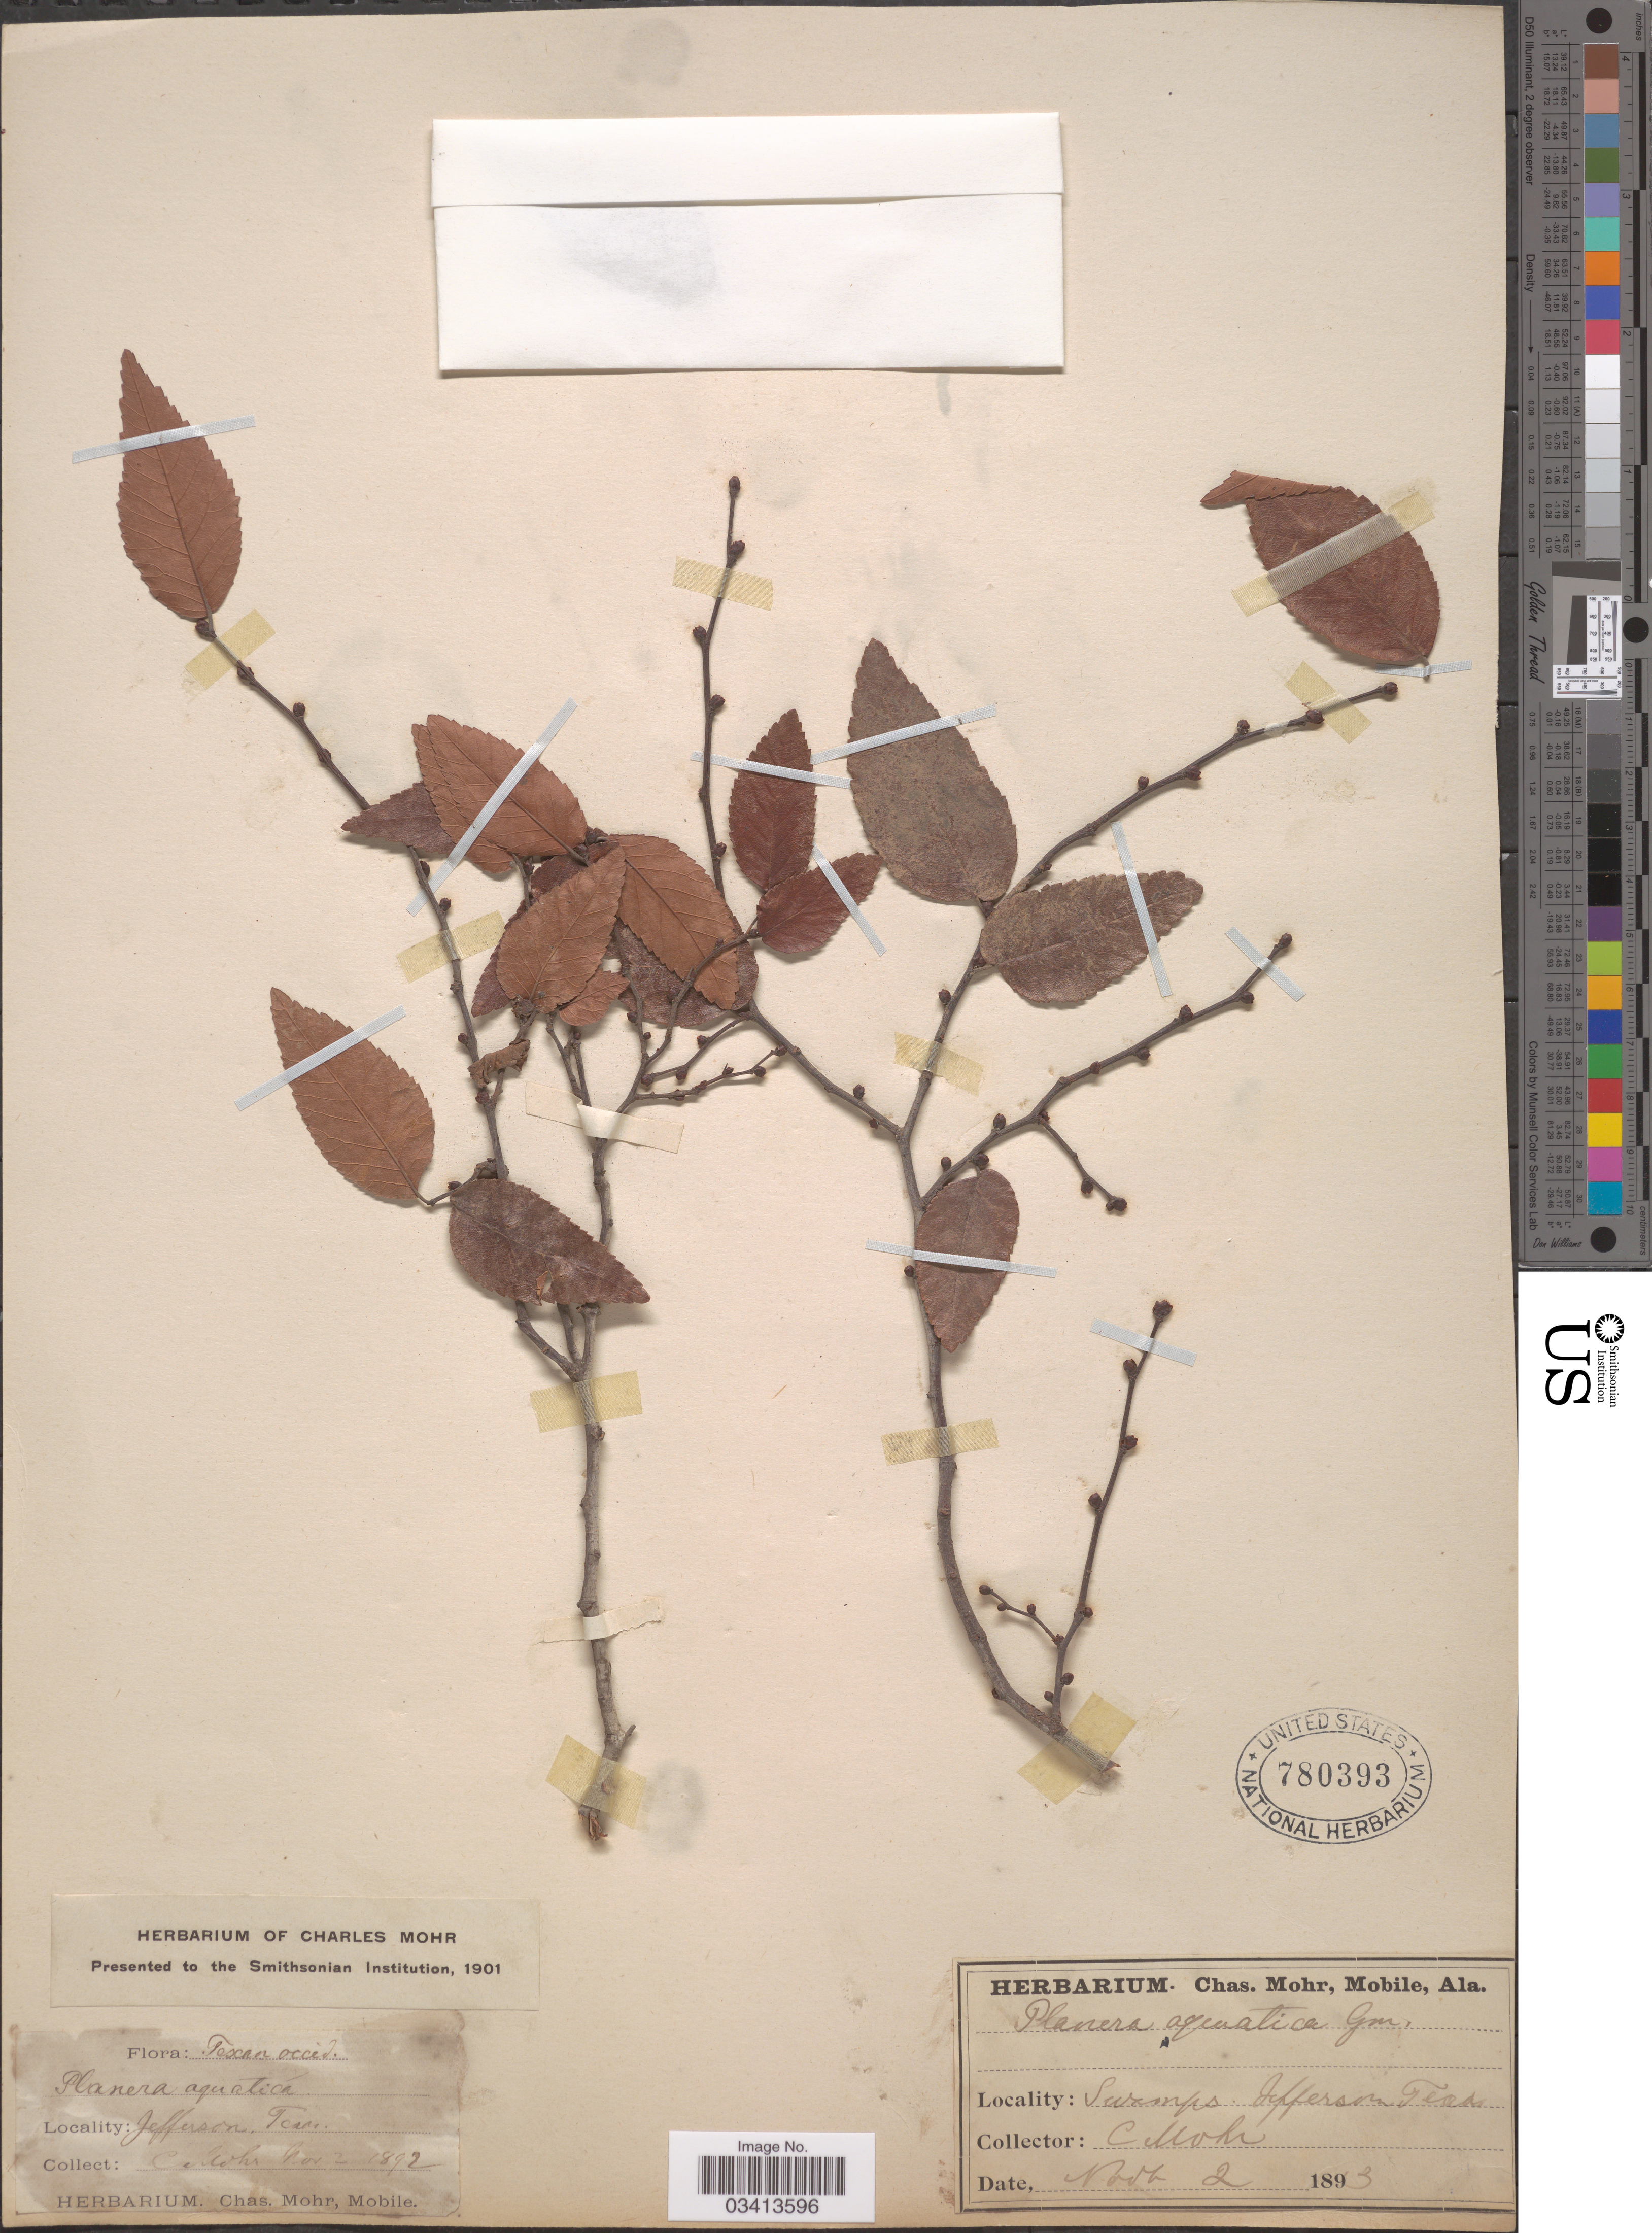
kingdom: Plantae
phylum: Tracheophyta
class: Magnoliopsida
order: Rosales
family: Ulmaceae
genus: Planera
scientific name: Planera aquatica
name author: J.F. Gmel.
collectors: Mohr, C. T. (herbarium)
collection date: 1892-11-02/1893-11-02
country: United States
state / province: Texas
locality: Texas occid. Jefferson.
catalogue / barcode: US 780393